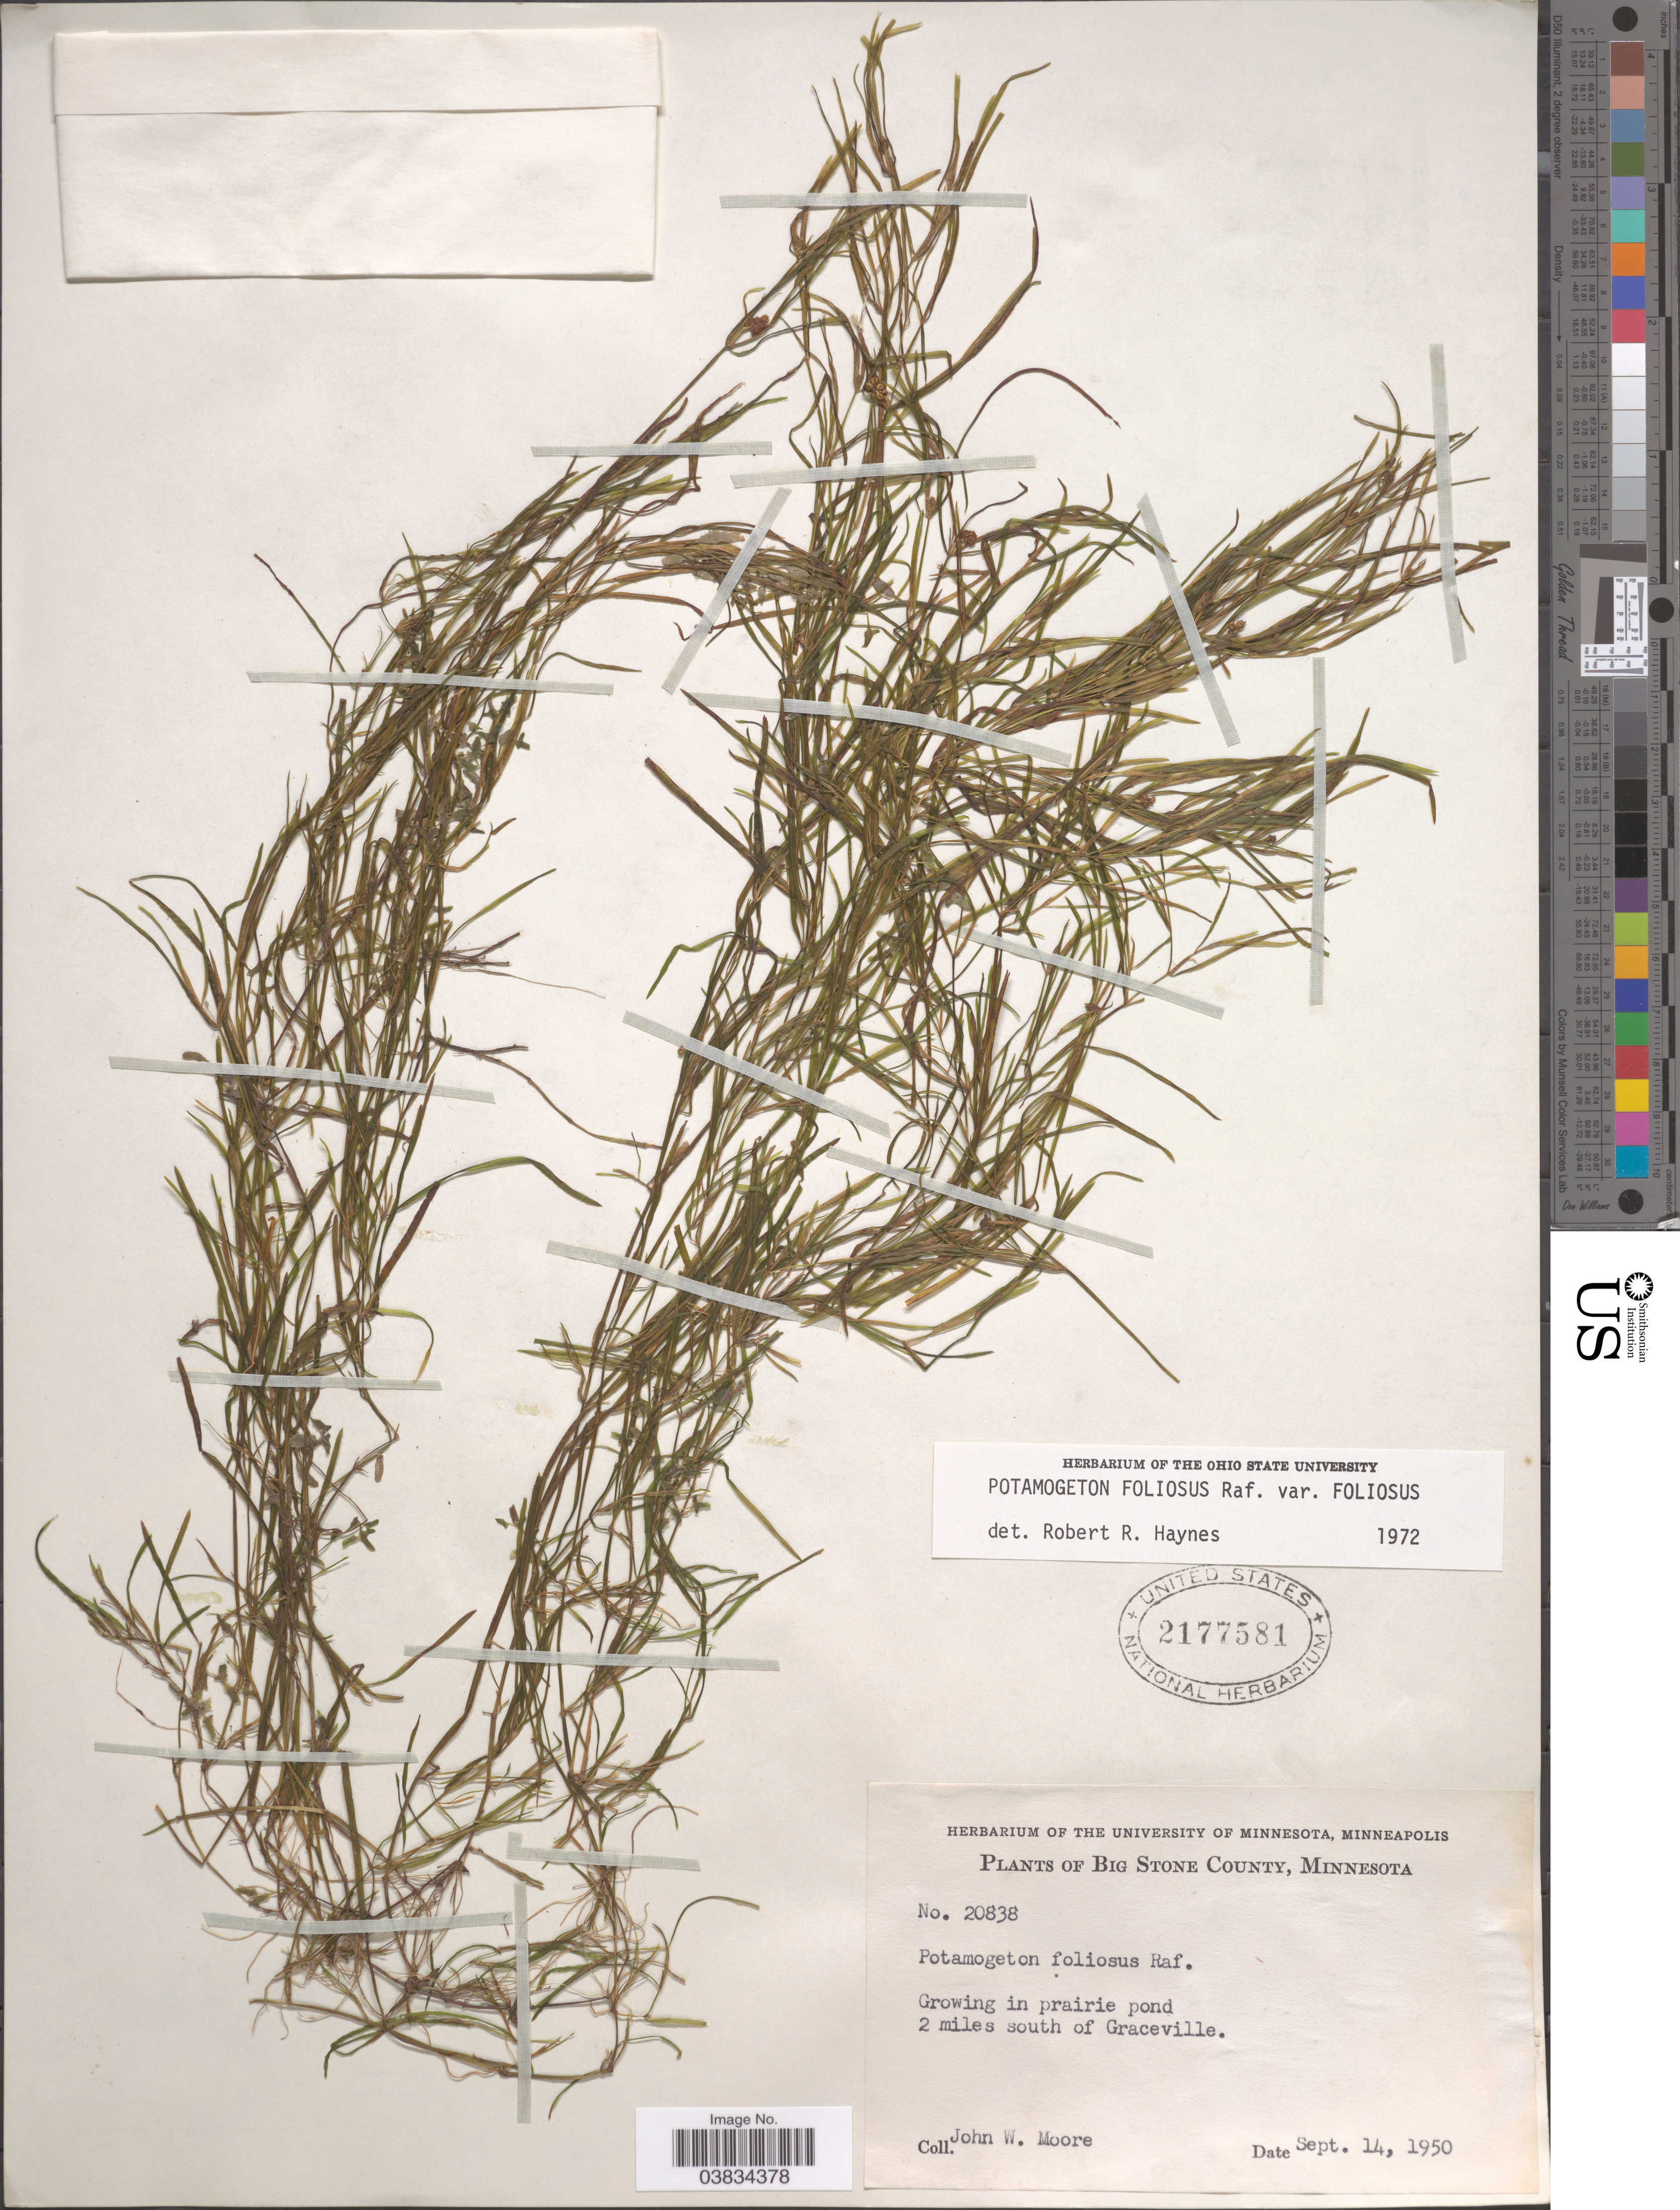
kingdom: Plantae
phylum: Tracheophyta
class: Liliopsida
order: Alismatales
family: Potamogetonaceae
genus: Potamogeton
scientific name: Potamogeton foliosus var. foliosus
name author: Raf.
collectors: J. Moore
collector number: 20838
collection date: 1950-09-14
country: United States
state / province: Minnesota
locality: Big Stone County. Growing in prairie pond 2 miles south of Graceville.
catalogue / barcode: US 2177581